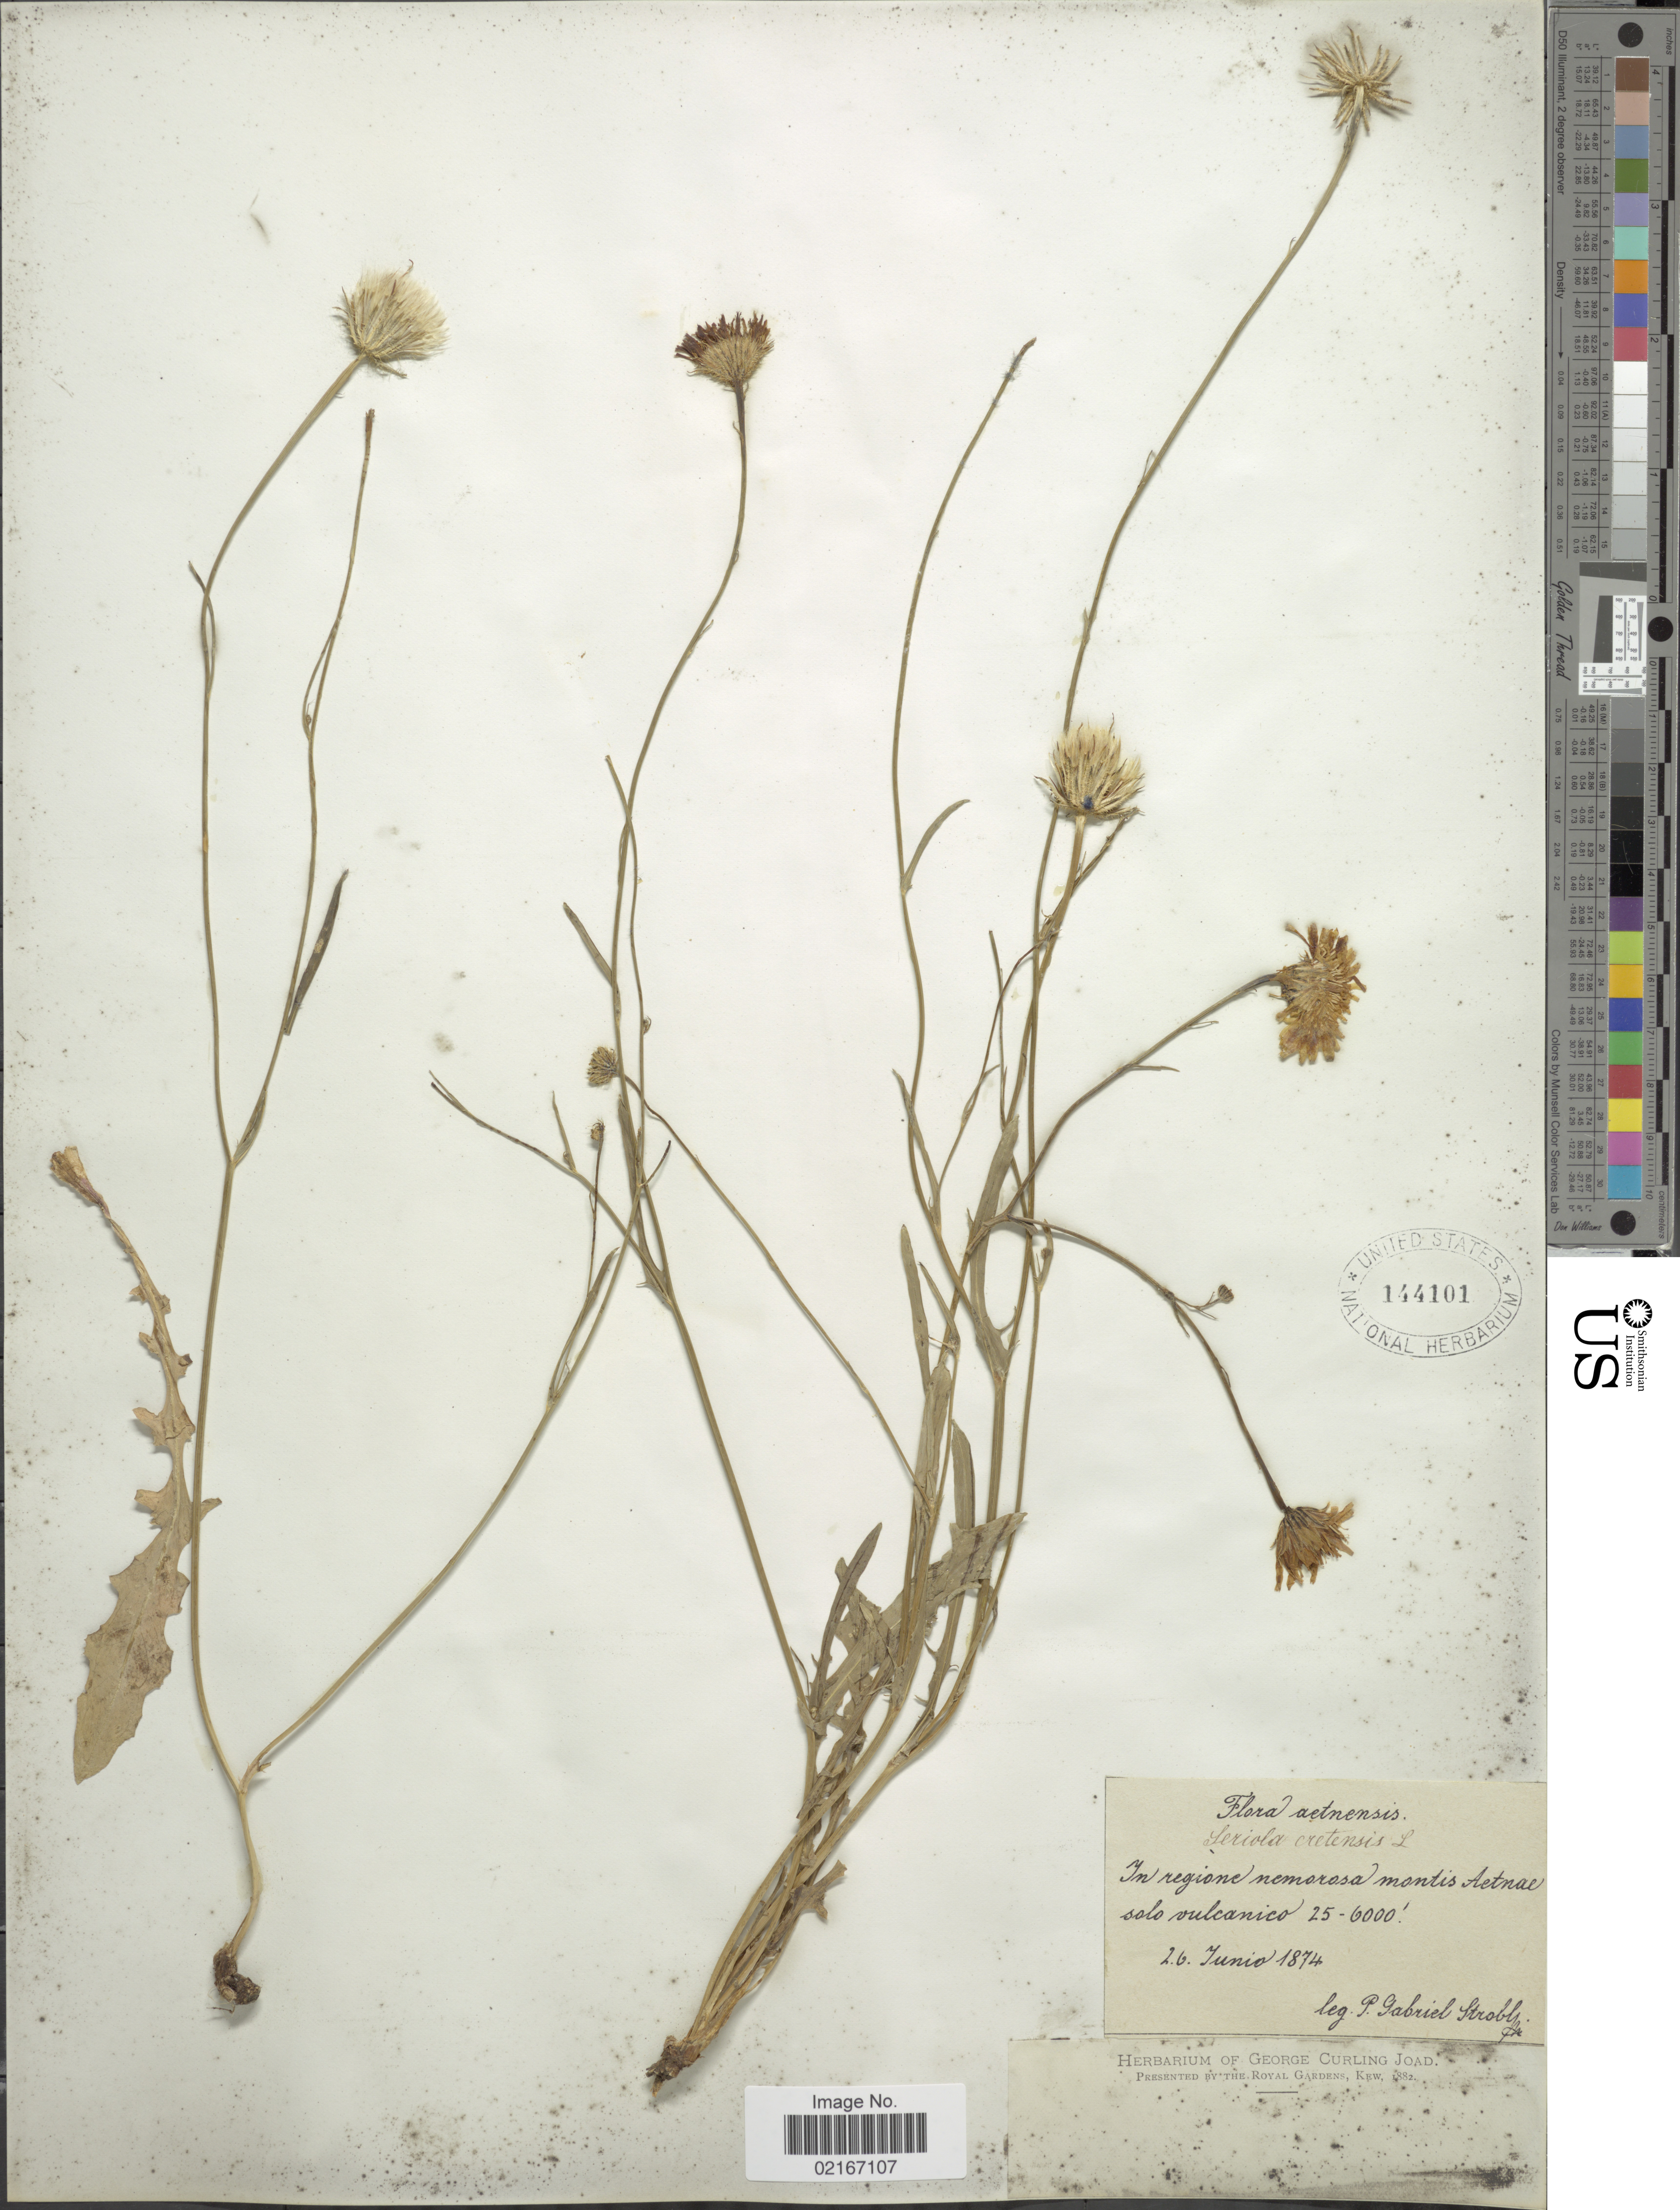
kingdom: Plantae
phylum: Tracheophyta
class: Magnoliopsida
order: Asterales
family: Asteraceae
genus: Hypochaeris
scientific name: Hypochaeris cretensis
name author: (L.) Bory & Chaub.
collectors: P. G. Strobl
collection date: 1874-06-26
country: Italy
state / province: Siciliana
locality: In regione nemorasa montis Aetnae solo vulcanico [interpreted]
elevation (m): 762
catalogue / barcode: US 144101